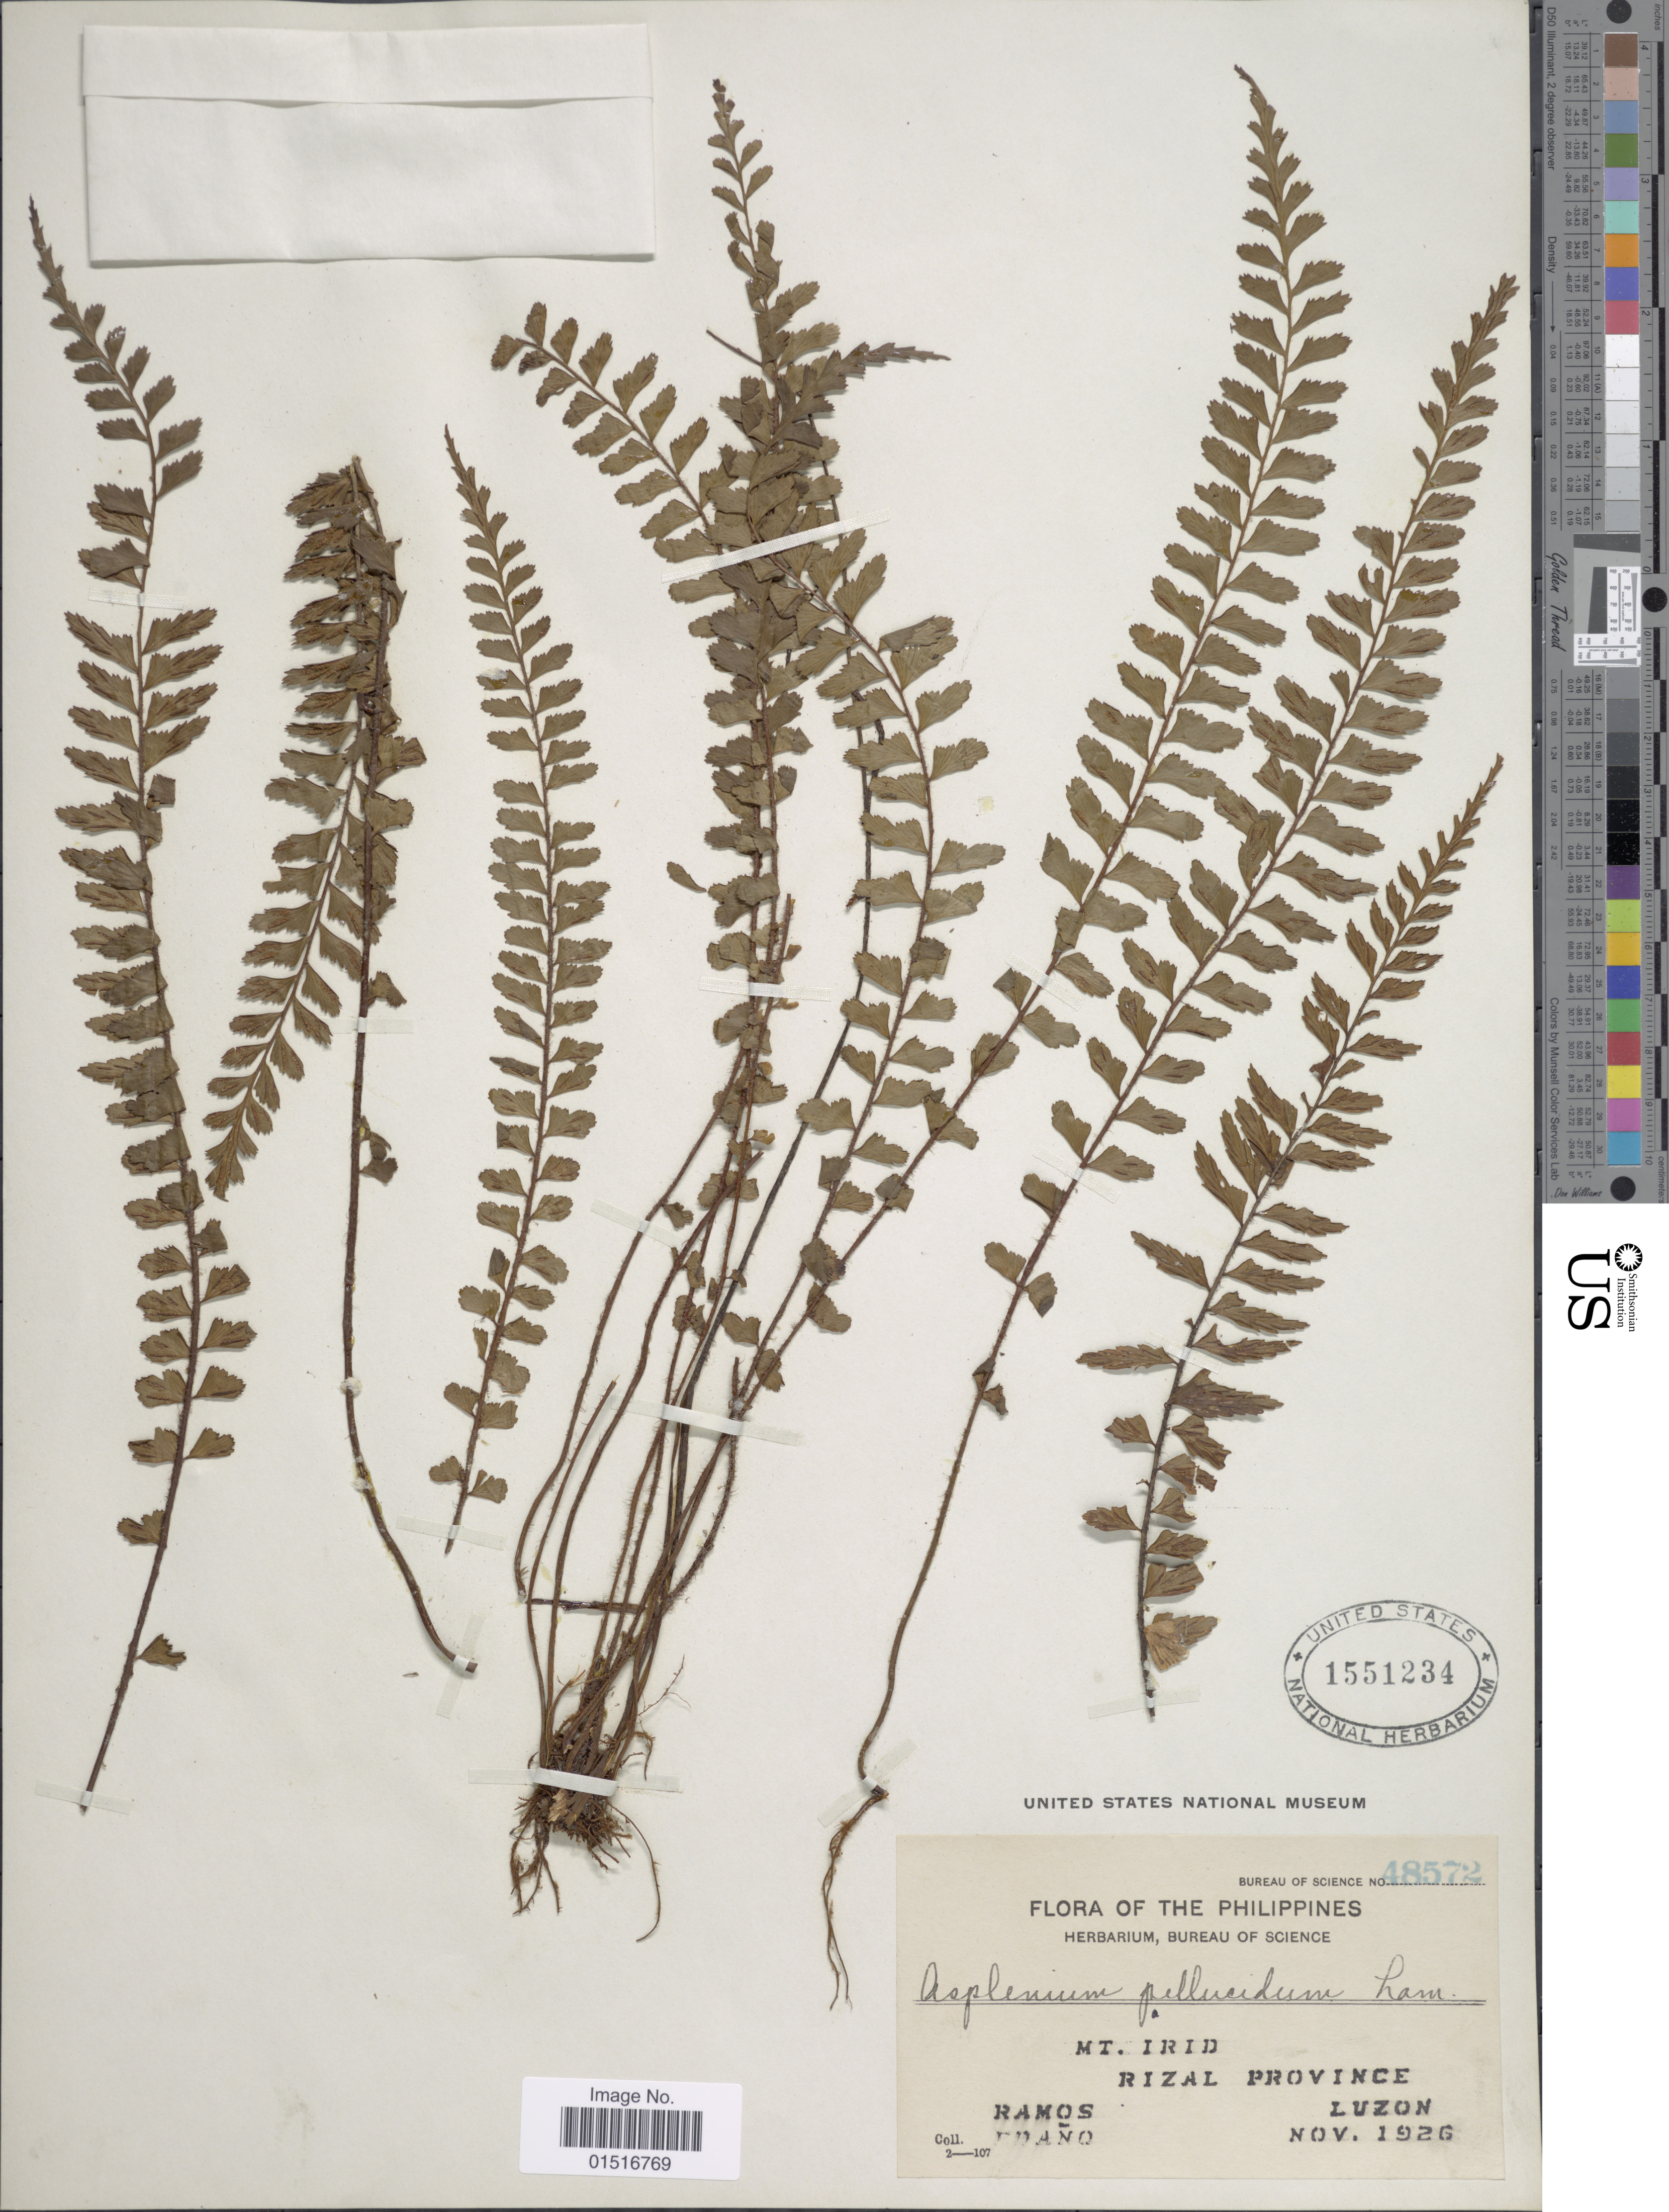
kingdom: Plantae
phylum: Tracheophyta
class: Polypodiopsida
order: Polypodiales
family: Aspleniaceae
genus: Asplenium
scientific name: Asplenium pellucidum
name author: Lam.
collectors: -. Ramos & -. Edano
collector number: Bureau of Science 48572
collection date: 1926-11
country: Philippines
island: Luzon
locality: Mt. Irid. Rizal Province, Luzon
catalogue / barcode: US 1551234